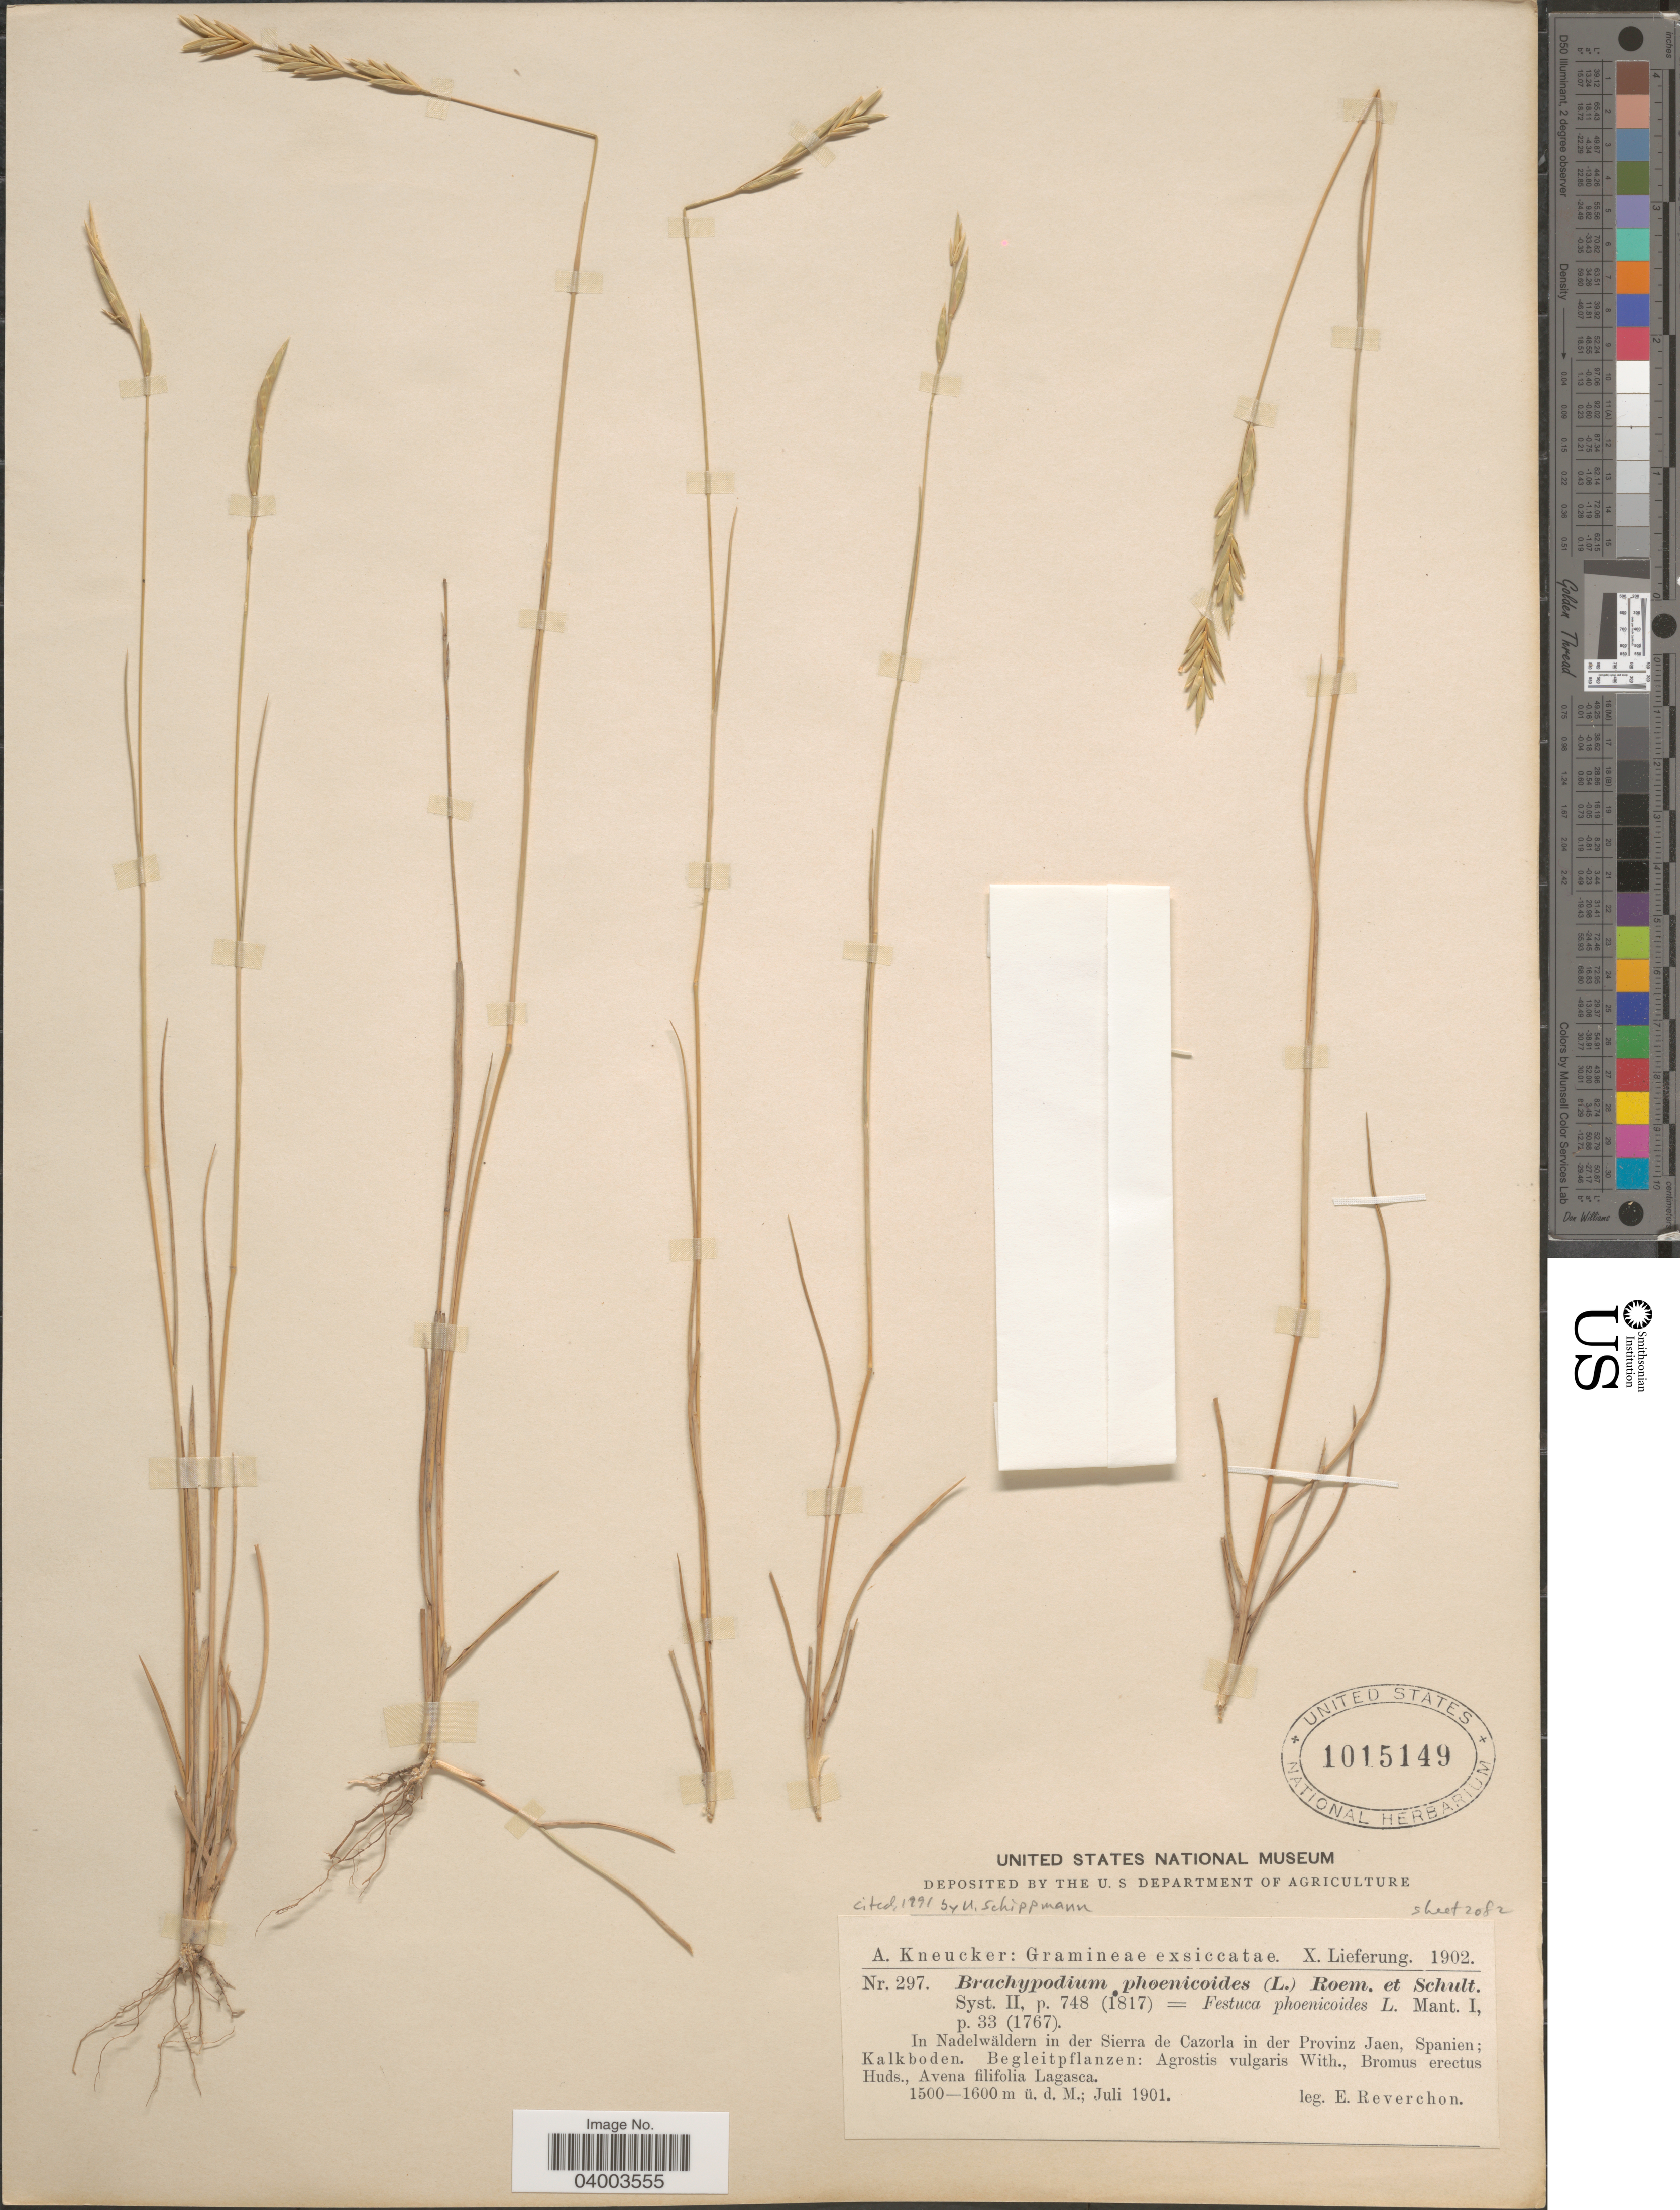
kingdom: Plantae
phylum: Tracheophyta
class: Liliopsida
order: Poales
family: Poaceae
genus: Brachypodium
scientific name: Brachypodium phoenicoides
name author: (L.) Roem. & Schult.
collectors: E. Reverchon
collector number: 297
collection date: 1901-07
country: Spain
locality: In Nadelwäldern in der Sierra de Cazorla in der Provinz Jaen, Spanien; Kalkboden.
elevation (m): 1500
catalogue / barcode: US 1015149